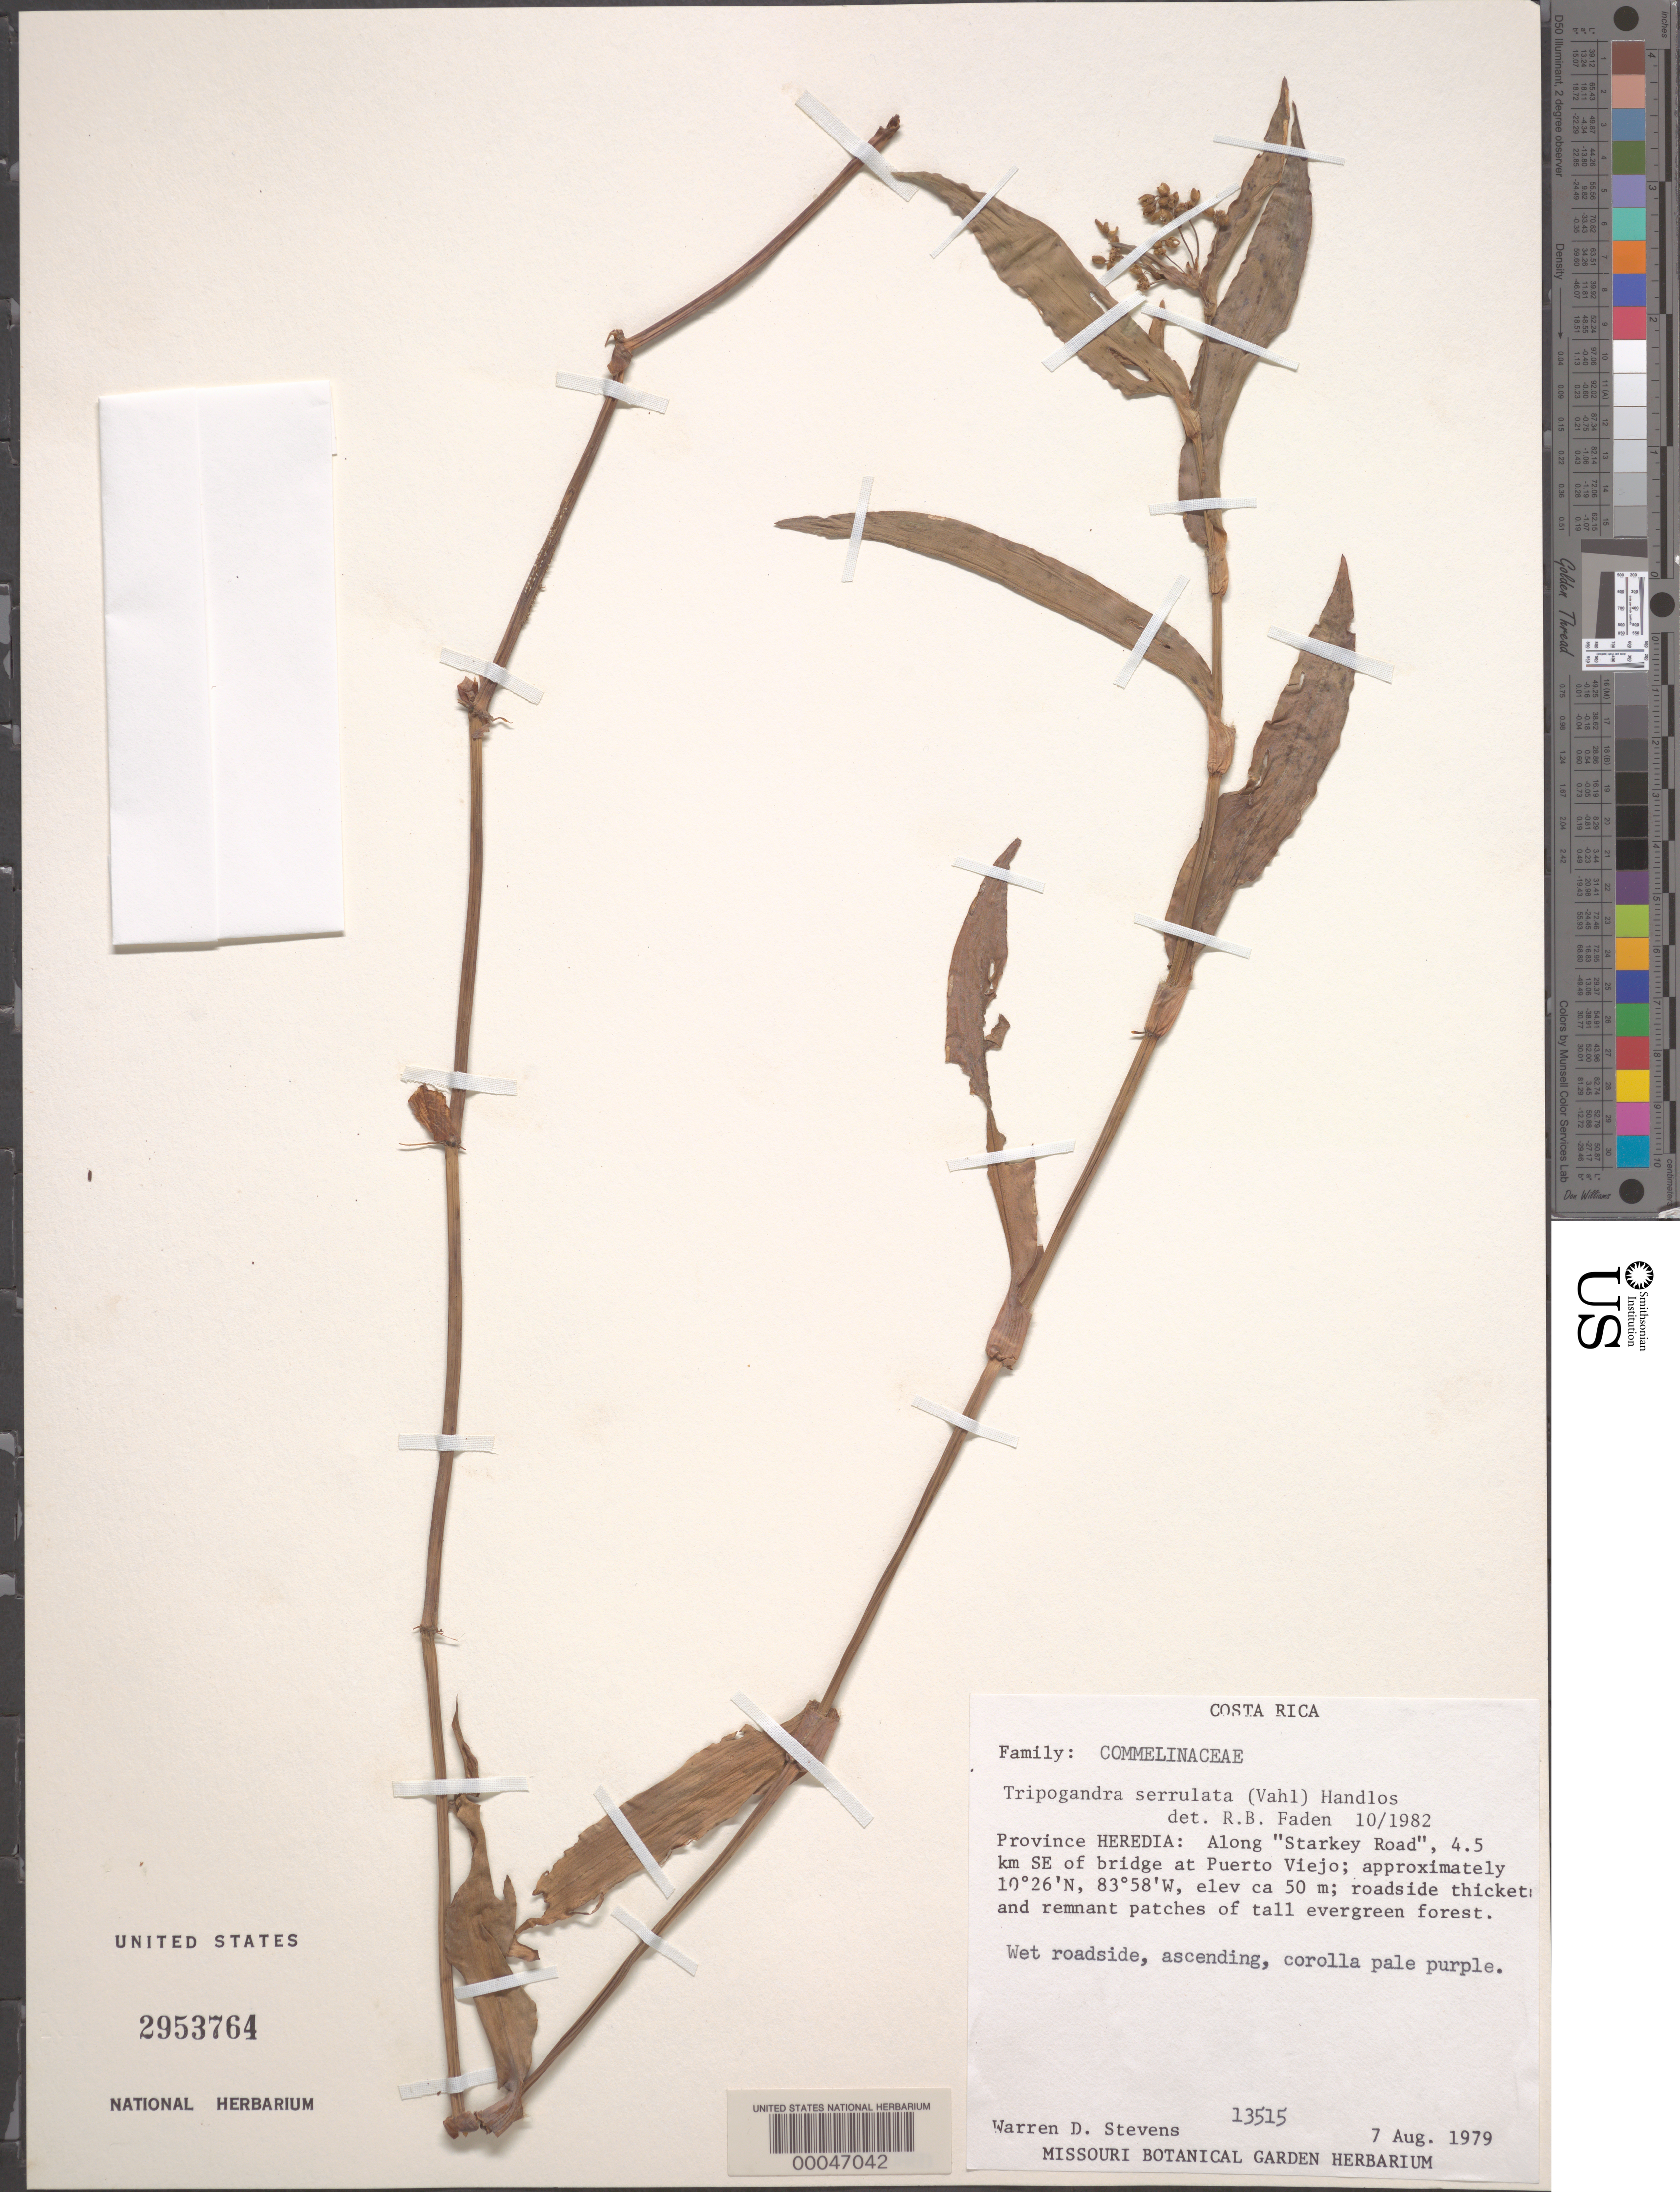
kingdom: Plantae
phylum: Tracheophyta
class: Liliopsida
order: Commelinales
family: Commelinaceae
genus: Tripogandra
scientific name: Tripogandra serrulata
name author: (Vahl) Handlos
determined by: Faden, Robert B., (US), Smithsonian Institution - National Museum of Natural History (UNITED STATES)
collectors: W. D. Stevens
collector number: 13515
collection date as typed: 07 Aug 1979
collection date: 1979-08-07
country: Costa Rica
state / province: Heredia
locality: Se of bridge at puerto viejo, starkey road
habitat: Wet roadside thicket, tall evergreen forest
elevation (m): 50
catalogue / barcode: US 2953764